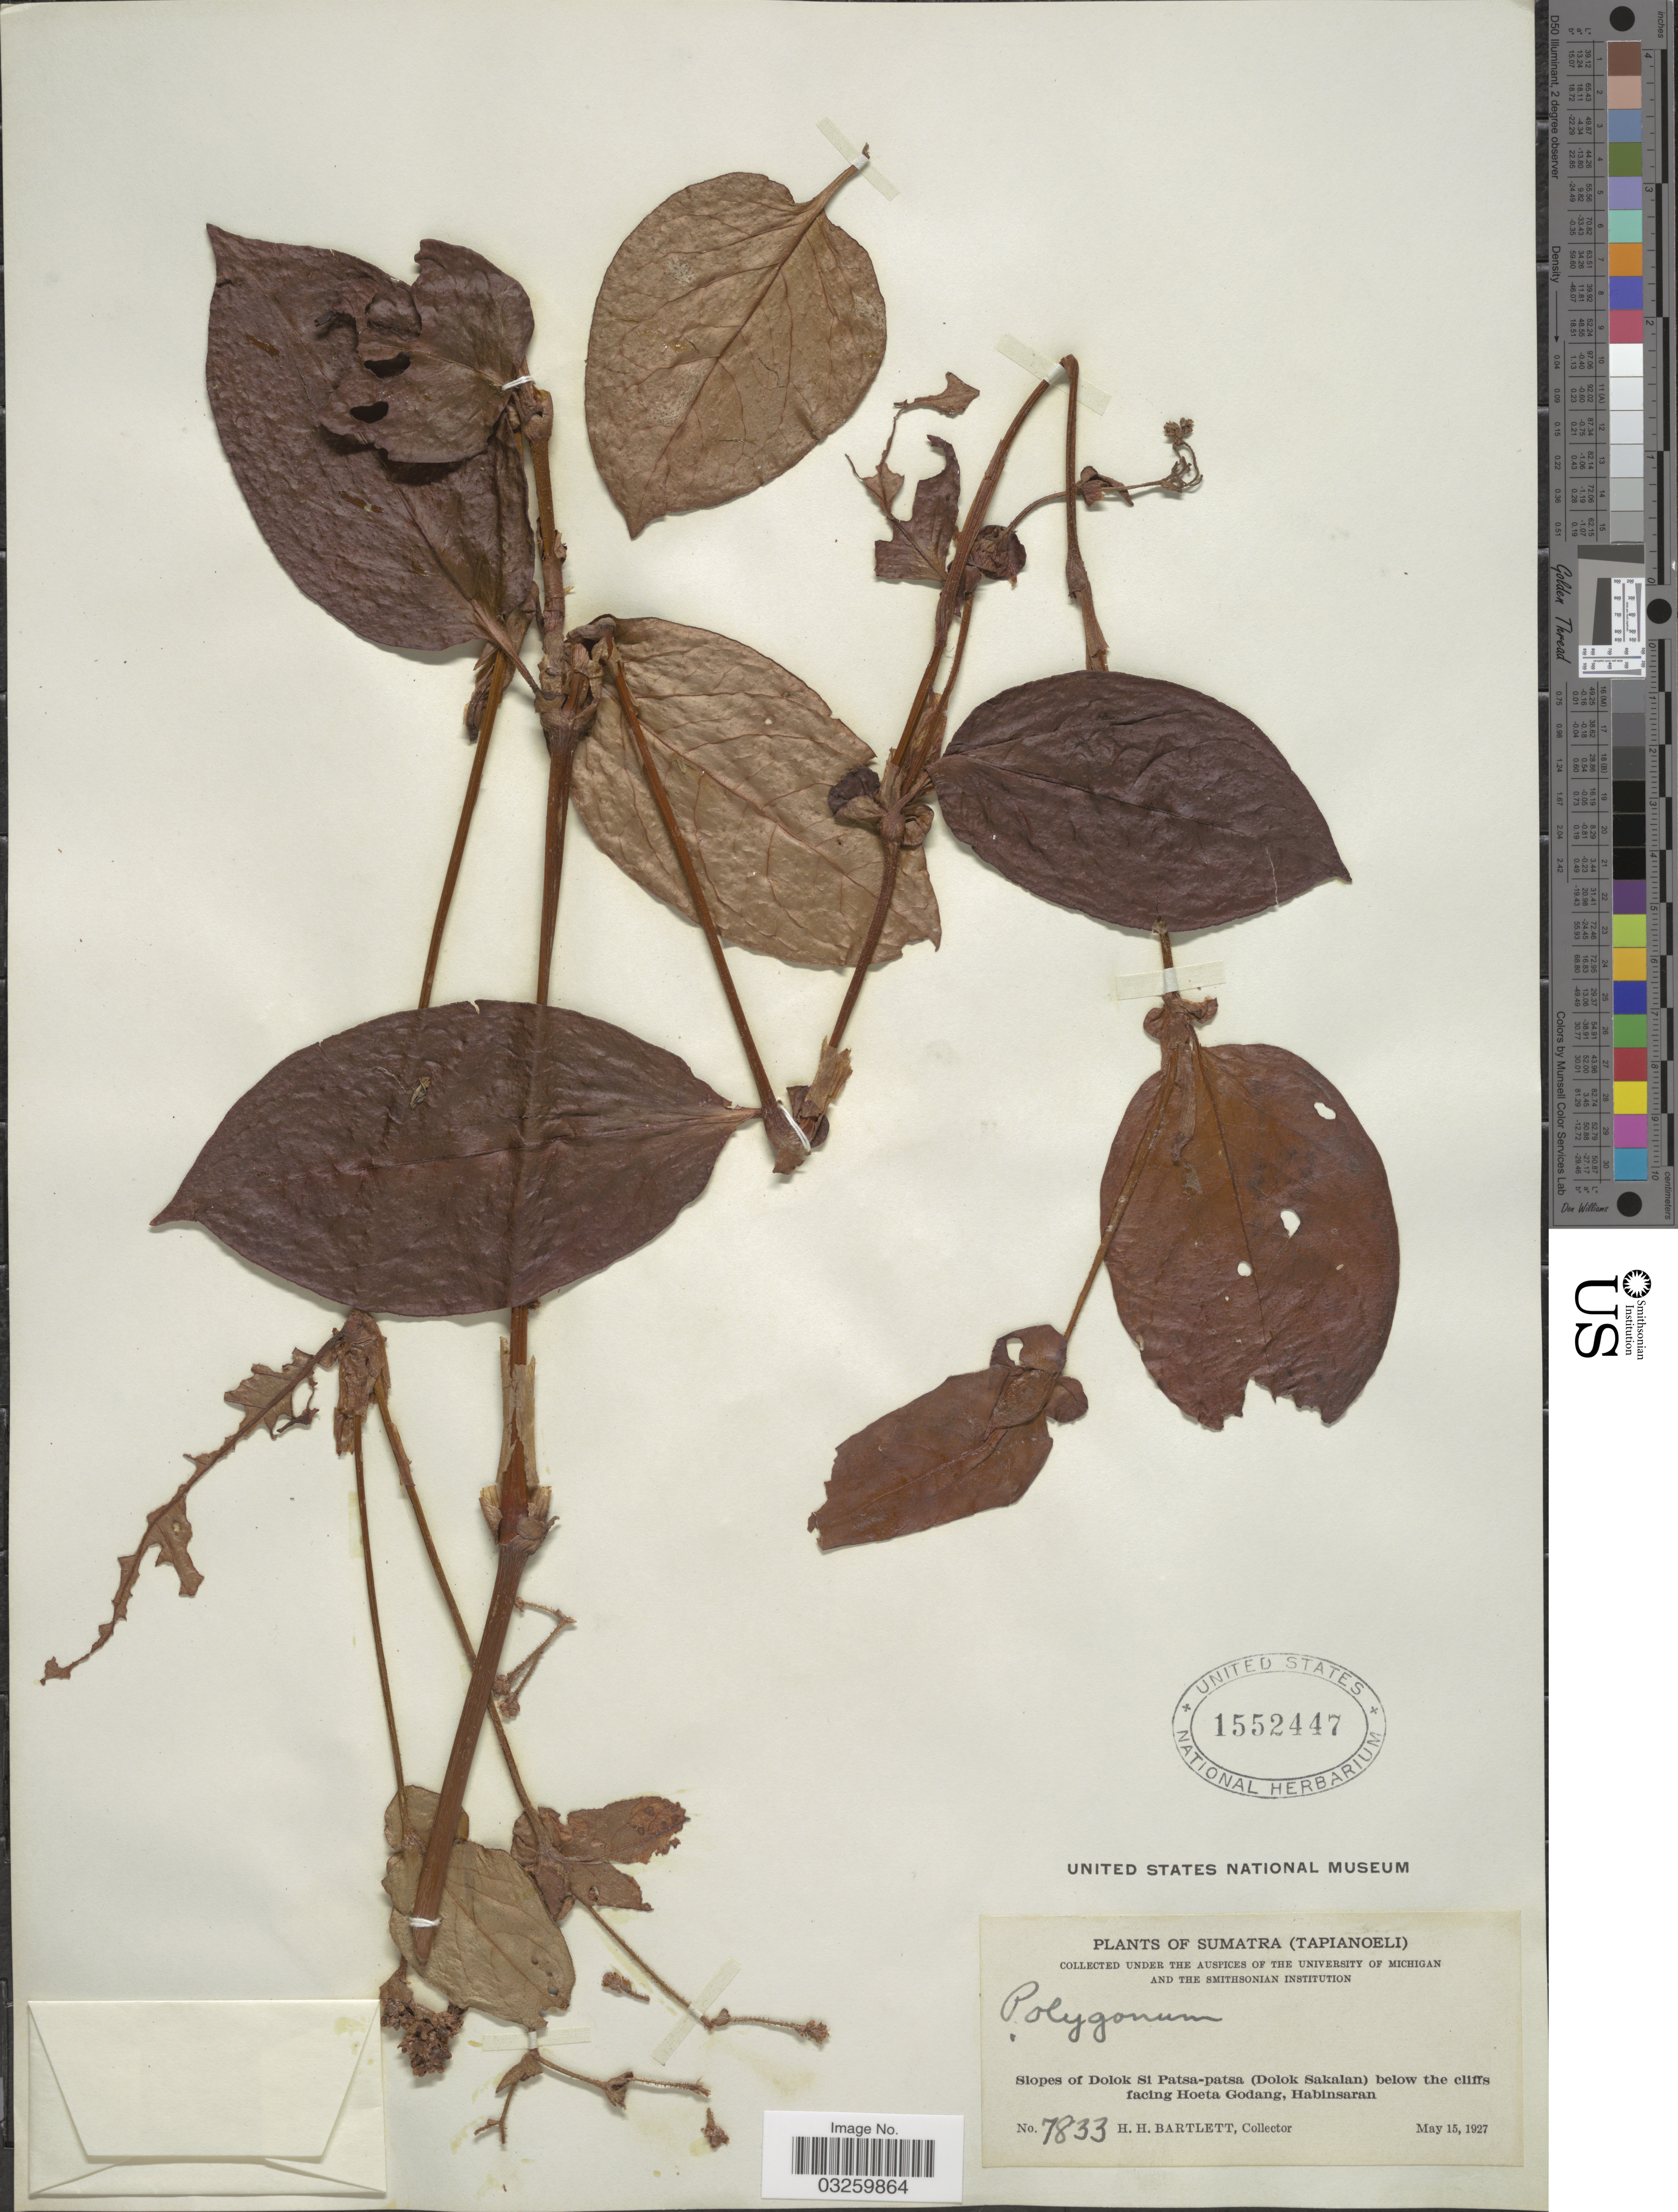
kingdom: Plantae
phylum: Tracheophyta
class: Magnoliopsida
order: Caryophyllales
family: Polygonaceae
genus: Persicaria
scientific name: Persicaria chinensis var. ovalifolia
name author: (Meisn.) H. Hara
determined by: Wagner, W. L., (BOT), Smithsonian Institution - National Museum of Natural History (UNITED STATES)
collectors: H. H. Bartlett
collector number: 7833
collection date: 1927-05-15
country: Indonesia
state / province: Sumatra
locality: (Tapianoeli). Slopes of Dolok Si Patsa-patsa (Dolok Sakalan) below the cliffs facing Hoeta Godang, Habinsaran.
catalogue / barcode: US 1552447